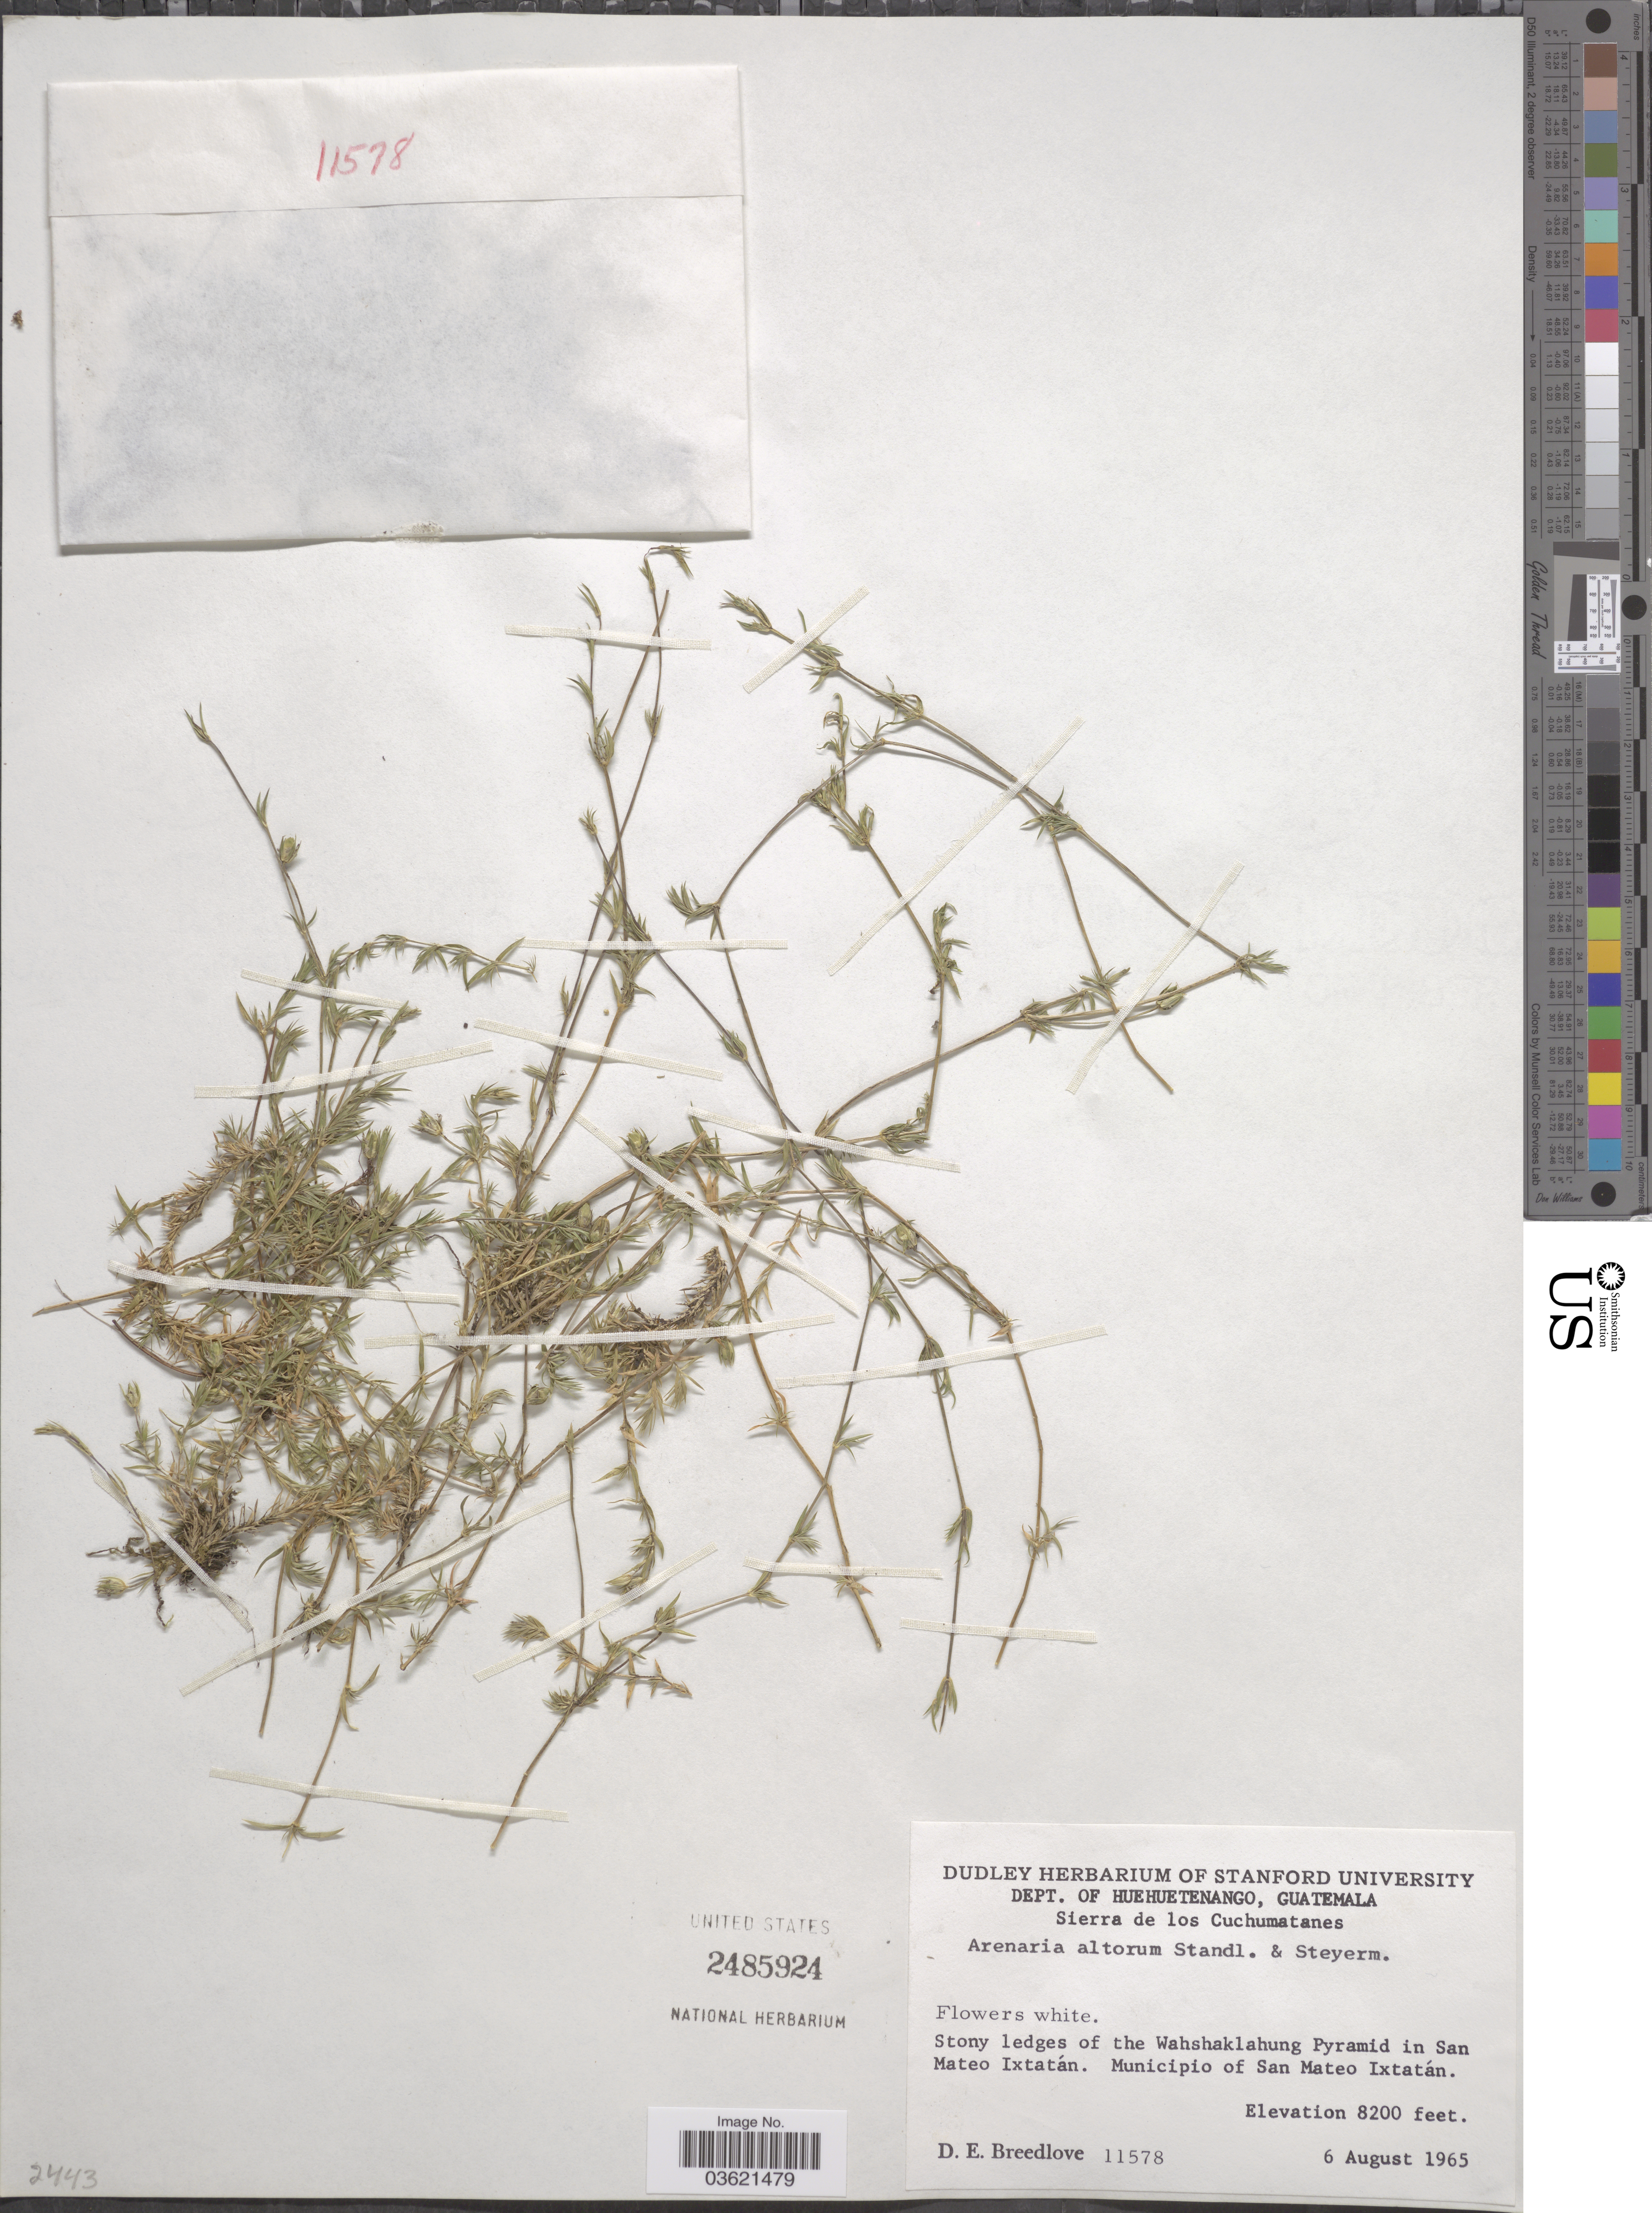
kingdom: Plantae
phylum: Tracheophyta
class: Magnoliopsida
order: Caryophyllales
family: Caryophyllaceae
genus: Arenaria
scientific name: Arenaria altorum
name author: Standl. & Steyerm.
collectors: D. E. Breedlove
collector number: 11578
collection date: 1965-08-06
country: Guatemala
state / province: Huehuetenango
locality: Dept. of Huehuetenango. Sierra de los Cuchumatanes. Stony ledges of the Wahshaklahung Pyramid in San Mateo Ixtatán. Municipio of San Mateo Ixtatán.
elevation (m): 2499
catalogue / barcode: US 2485924